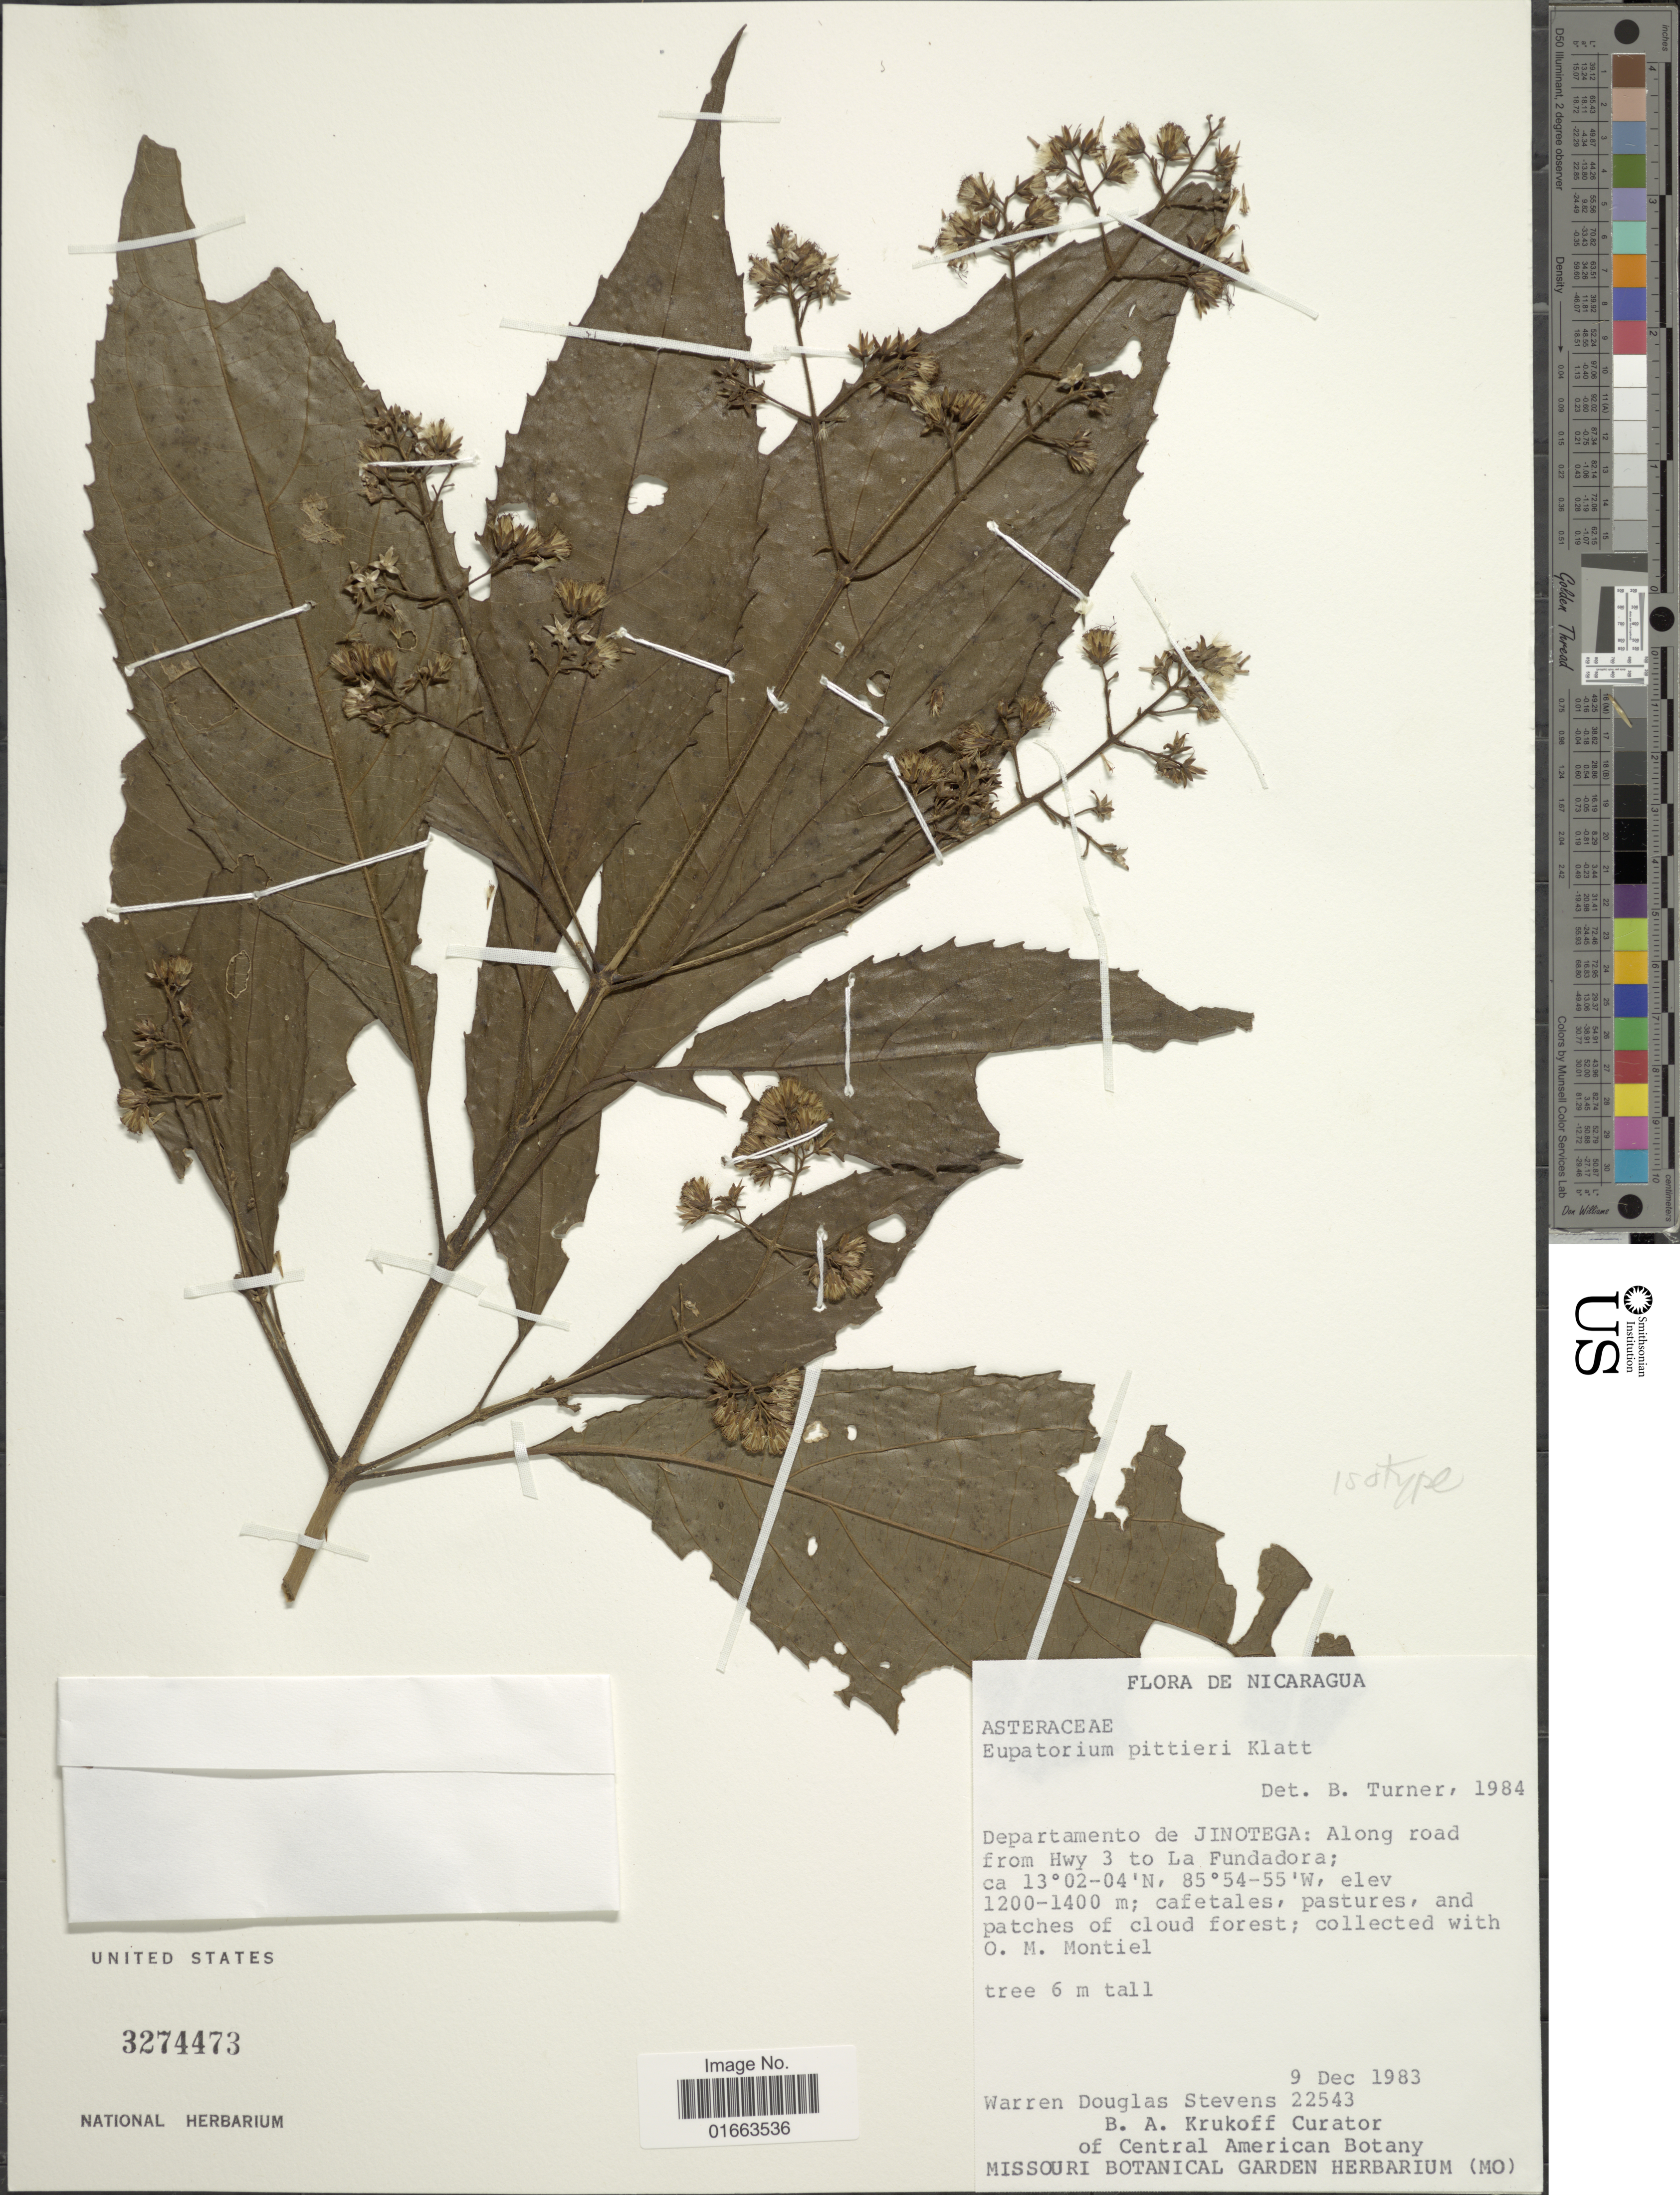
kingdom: Plantae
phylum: Tracheophyta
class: Magnoliopsida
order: Asterales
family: Asteraceae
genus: Koanophyllon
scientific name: Koanophyllon jinotegense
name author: R.M. King & H. Rob.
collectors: W. D. Stevens, B. A. Krukoff & O. Montiel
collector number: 22543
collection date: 1983-12-09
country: Nicaragua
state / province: Jinotega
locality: Along road from Hwy 3 to La Fundadora; cafetales, pastures, and patches of cloud forest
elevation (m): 1200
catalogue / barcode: US 3274473